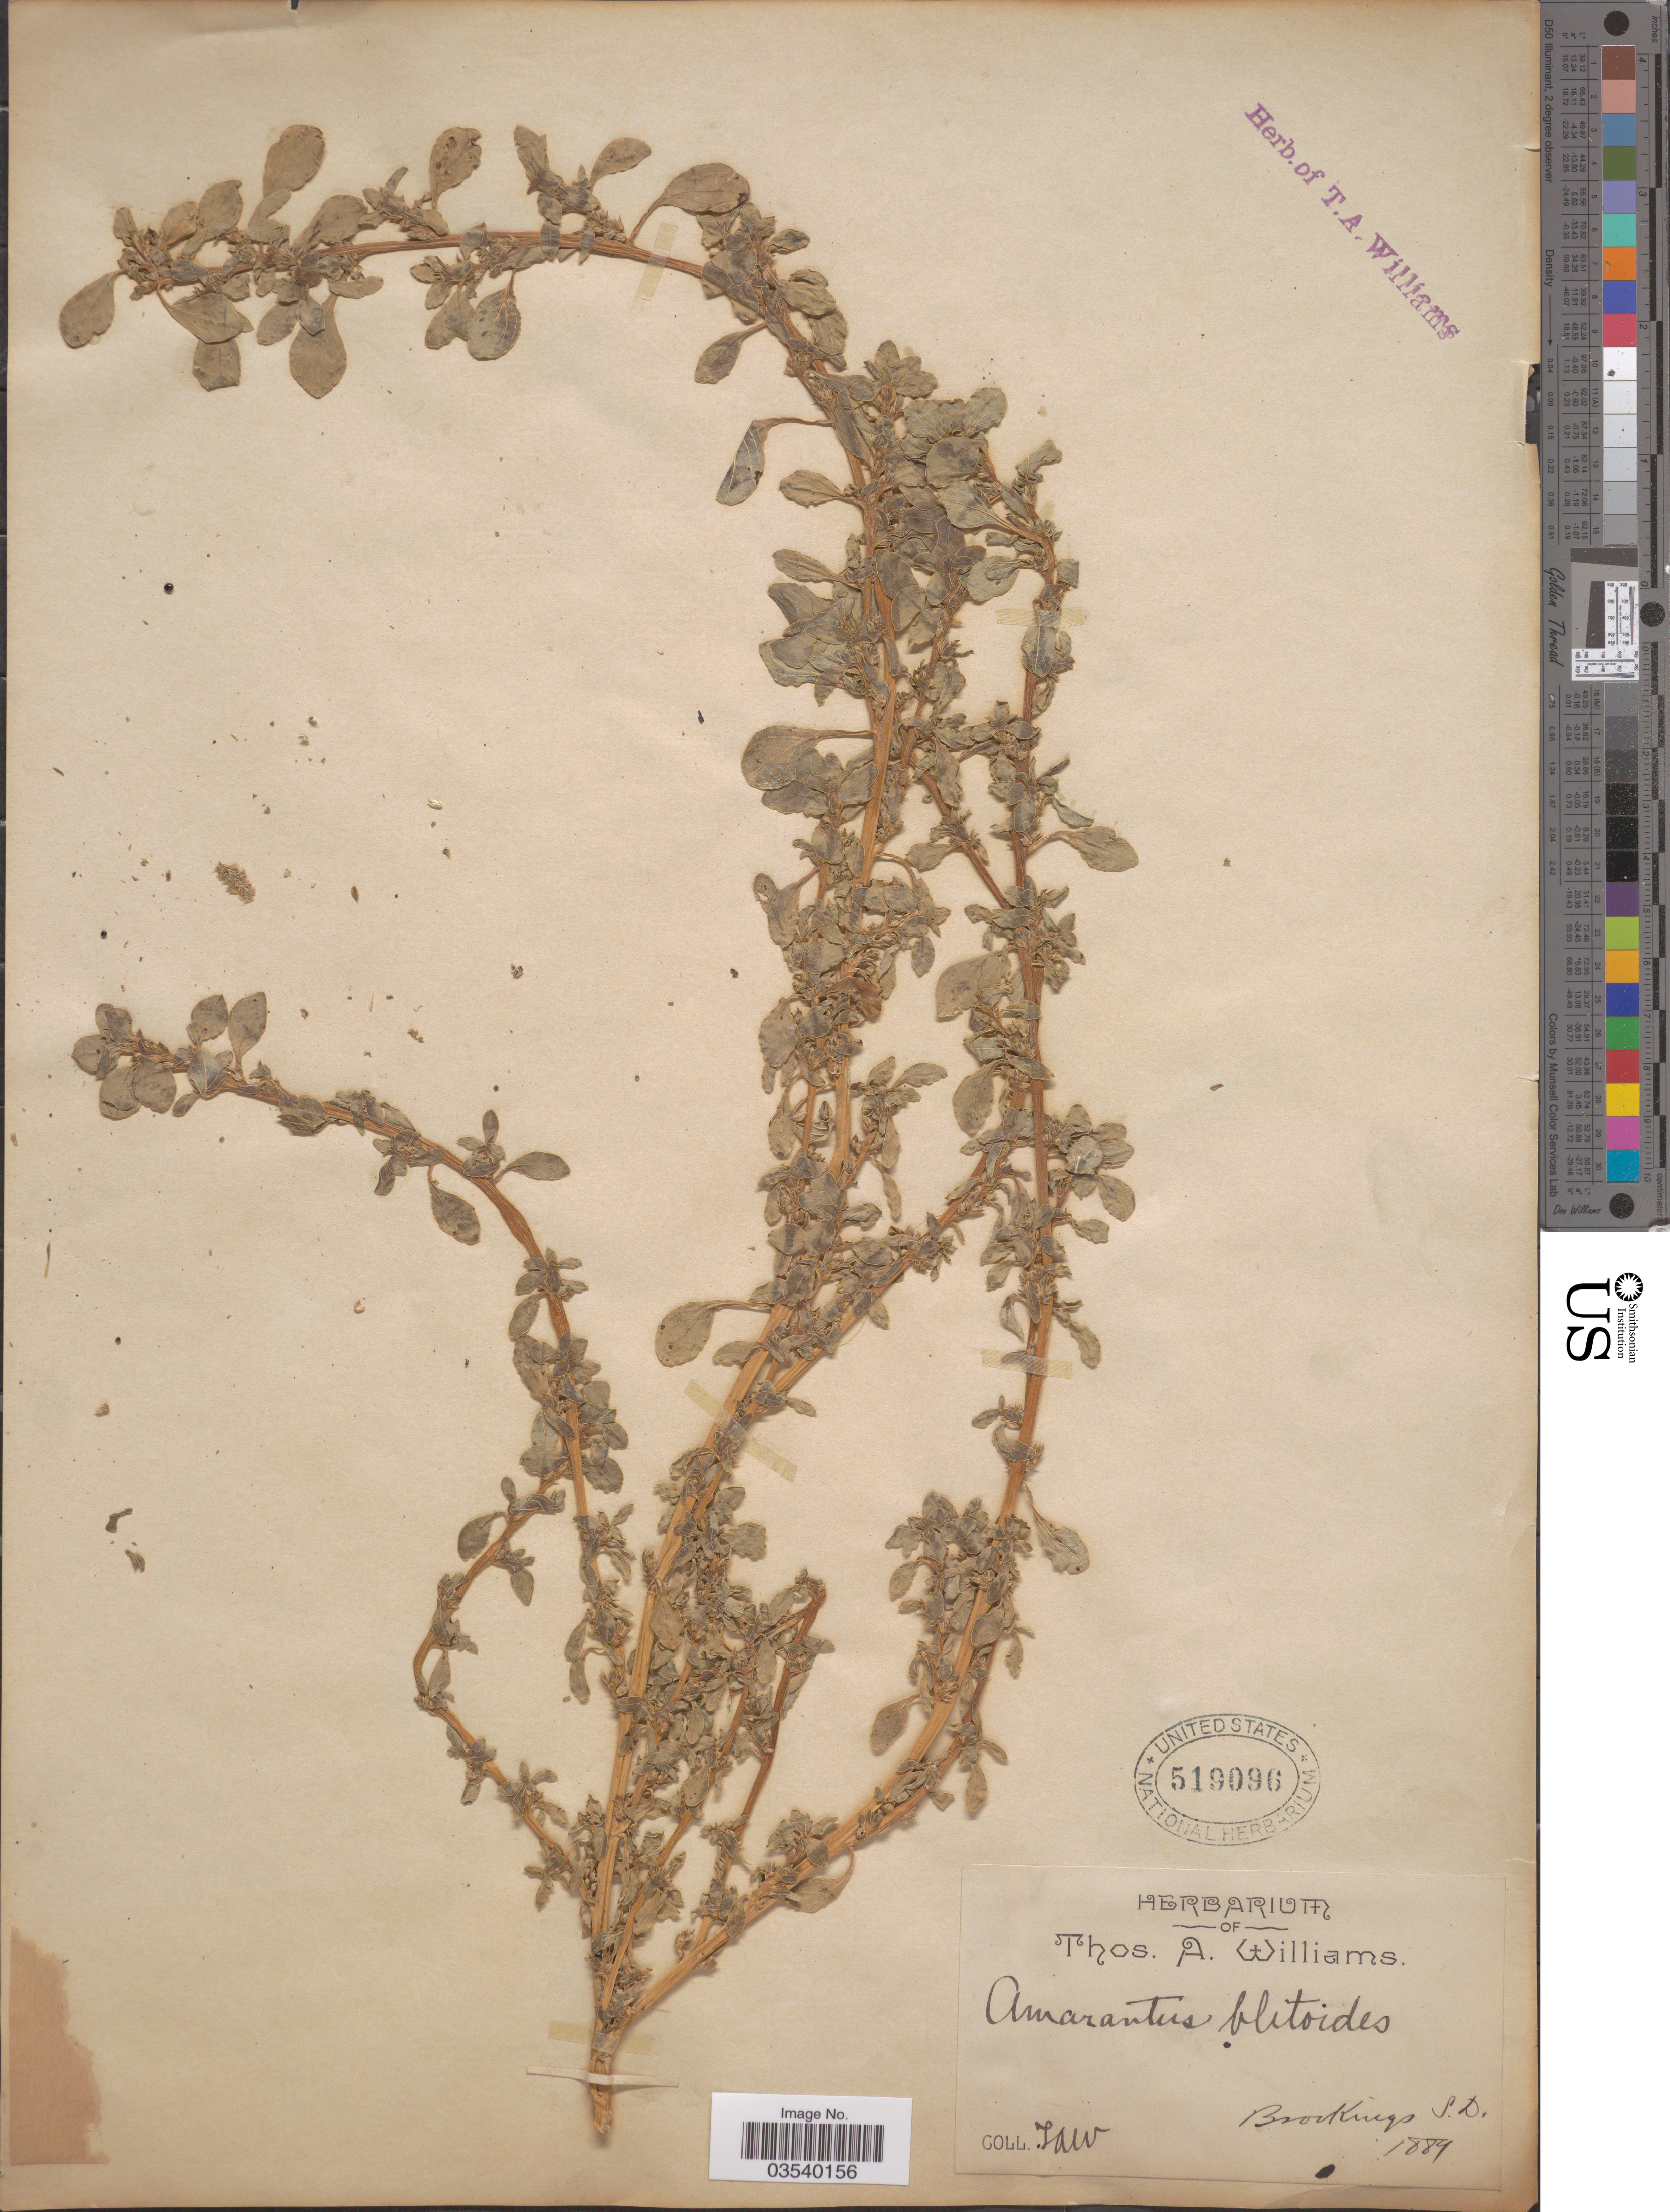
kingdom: Plantae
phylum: Tracheophyta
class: Magnoliopsida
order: Caryophyllales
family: Amaranthaceae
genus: Amaranthus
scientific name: Amaranthus blitoides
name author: S. Watson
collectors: ex herb. Thos. A. Williams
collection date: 1889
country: United States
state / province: South Dakota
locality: Brookings.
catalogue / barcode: US 519096